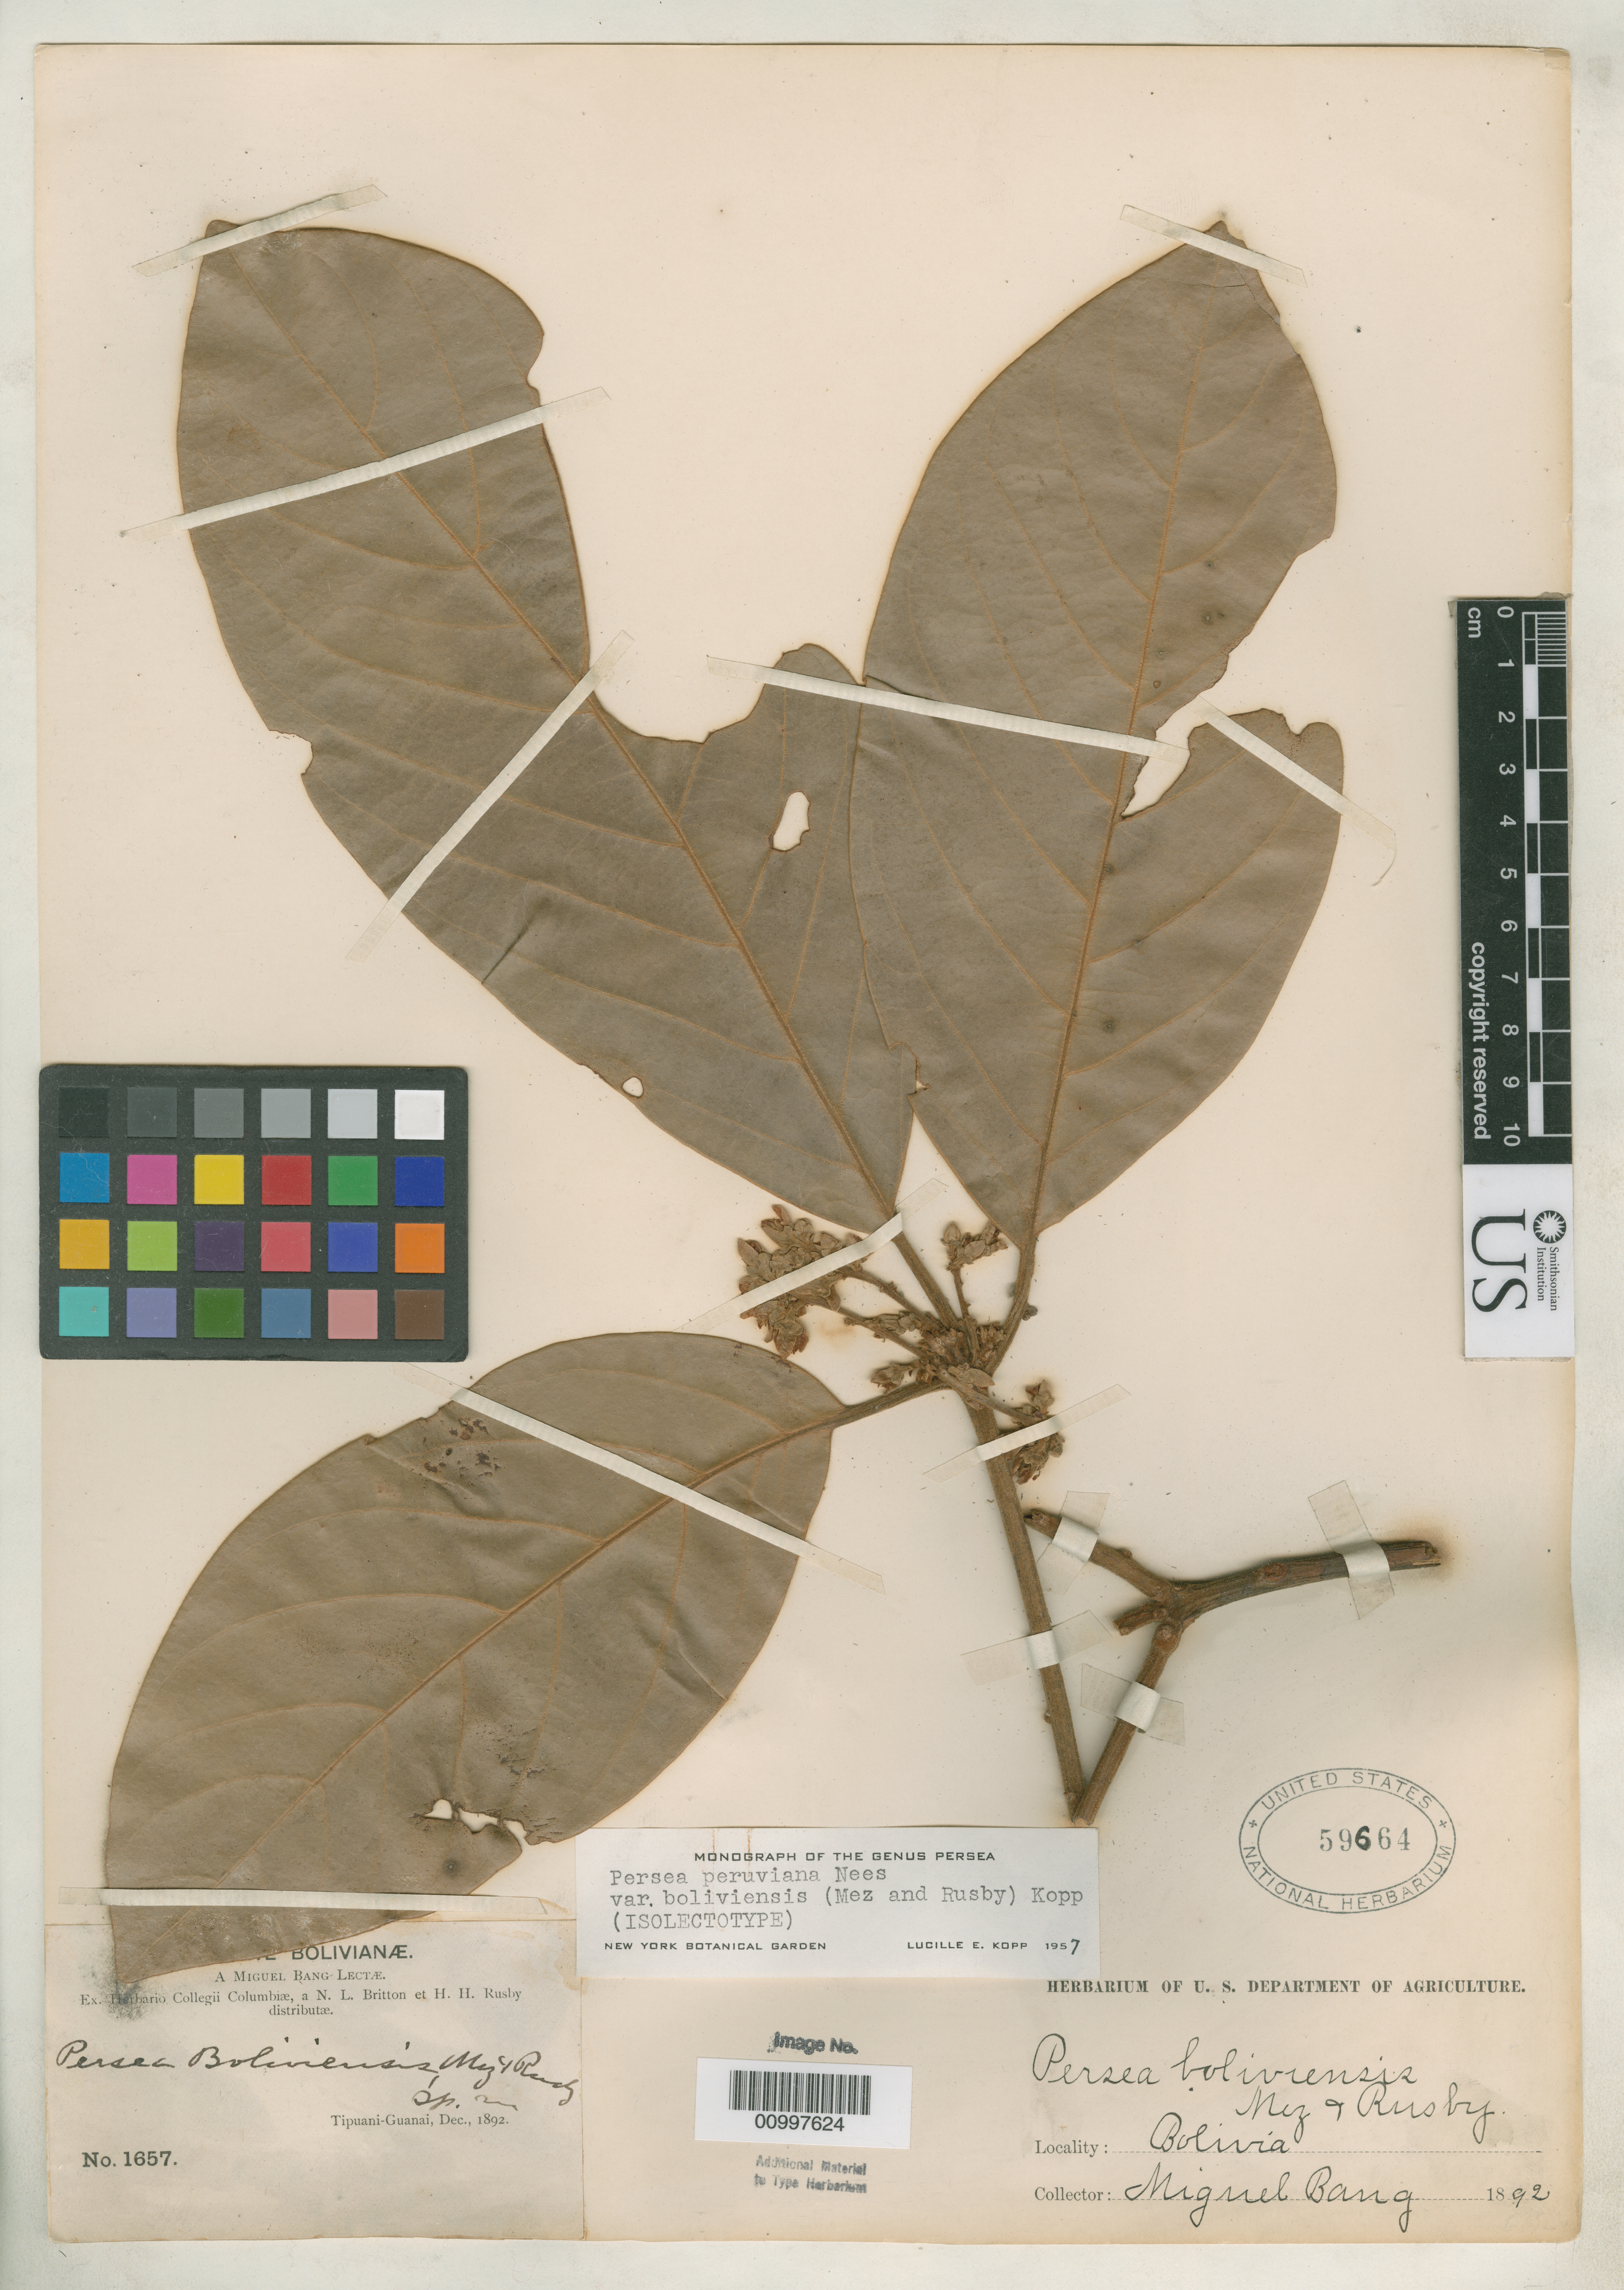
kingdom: Plantae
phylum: Tracheophyta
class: Magnoliopsida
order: Laurales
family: Lauraceae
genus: Persea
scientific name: Persea boliviensis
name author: Mez & Rusby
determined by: Kopp, L. E., (NY), New York Botanical Garden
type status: Isolectotype; Syntype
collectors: M. Bang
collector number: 1657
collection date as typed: Dec 1892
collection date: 1892-12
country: Bolivia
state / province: La Paz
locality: Tipuani-Guanai.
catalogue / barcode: US 59664